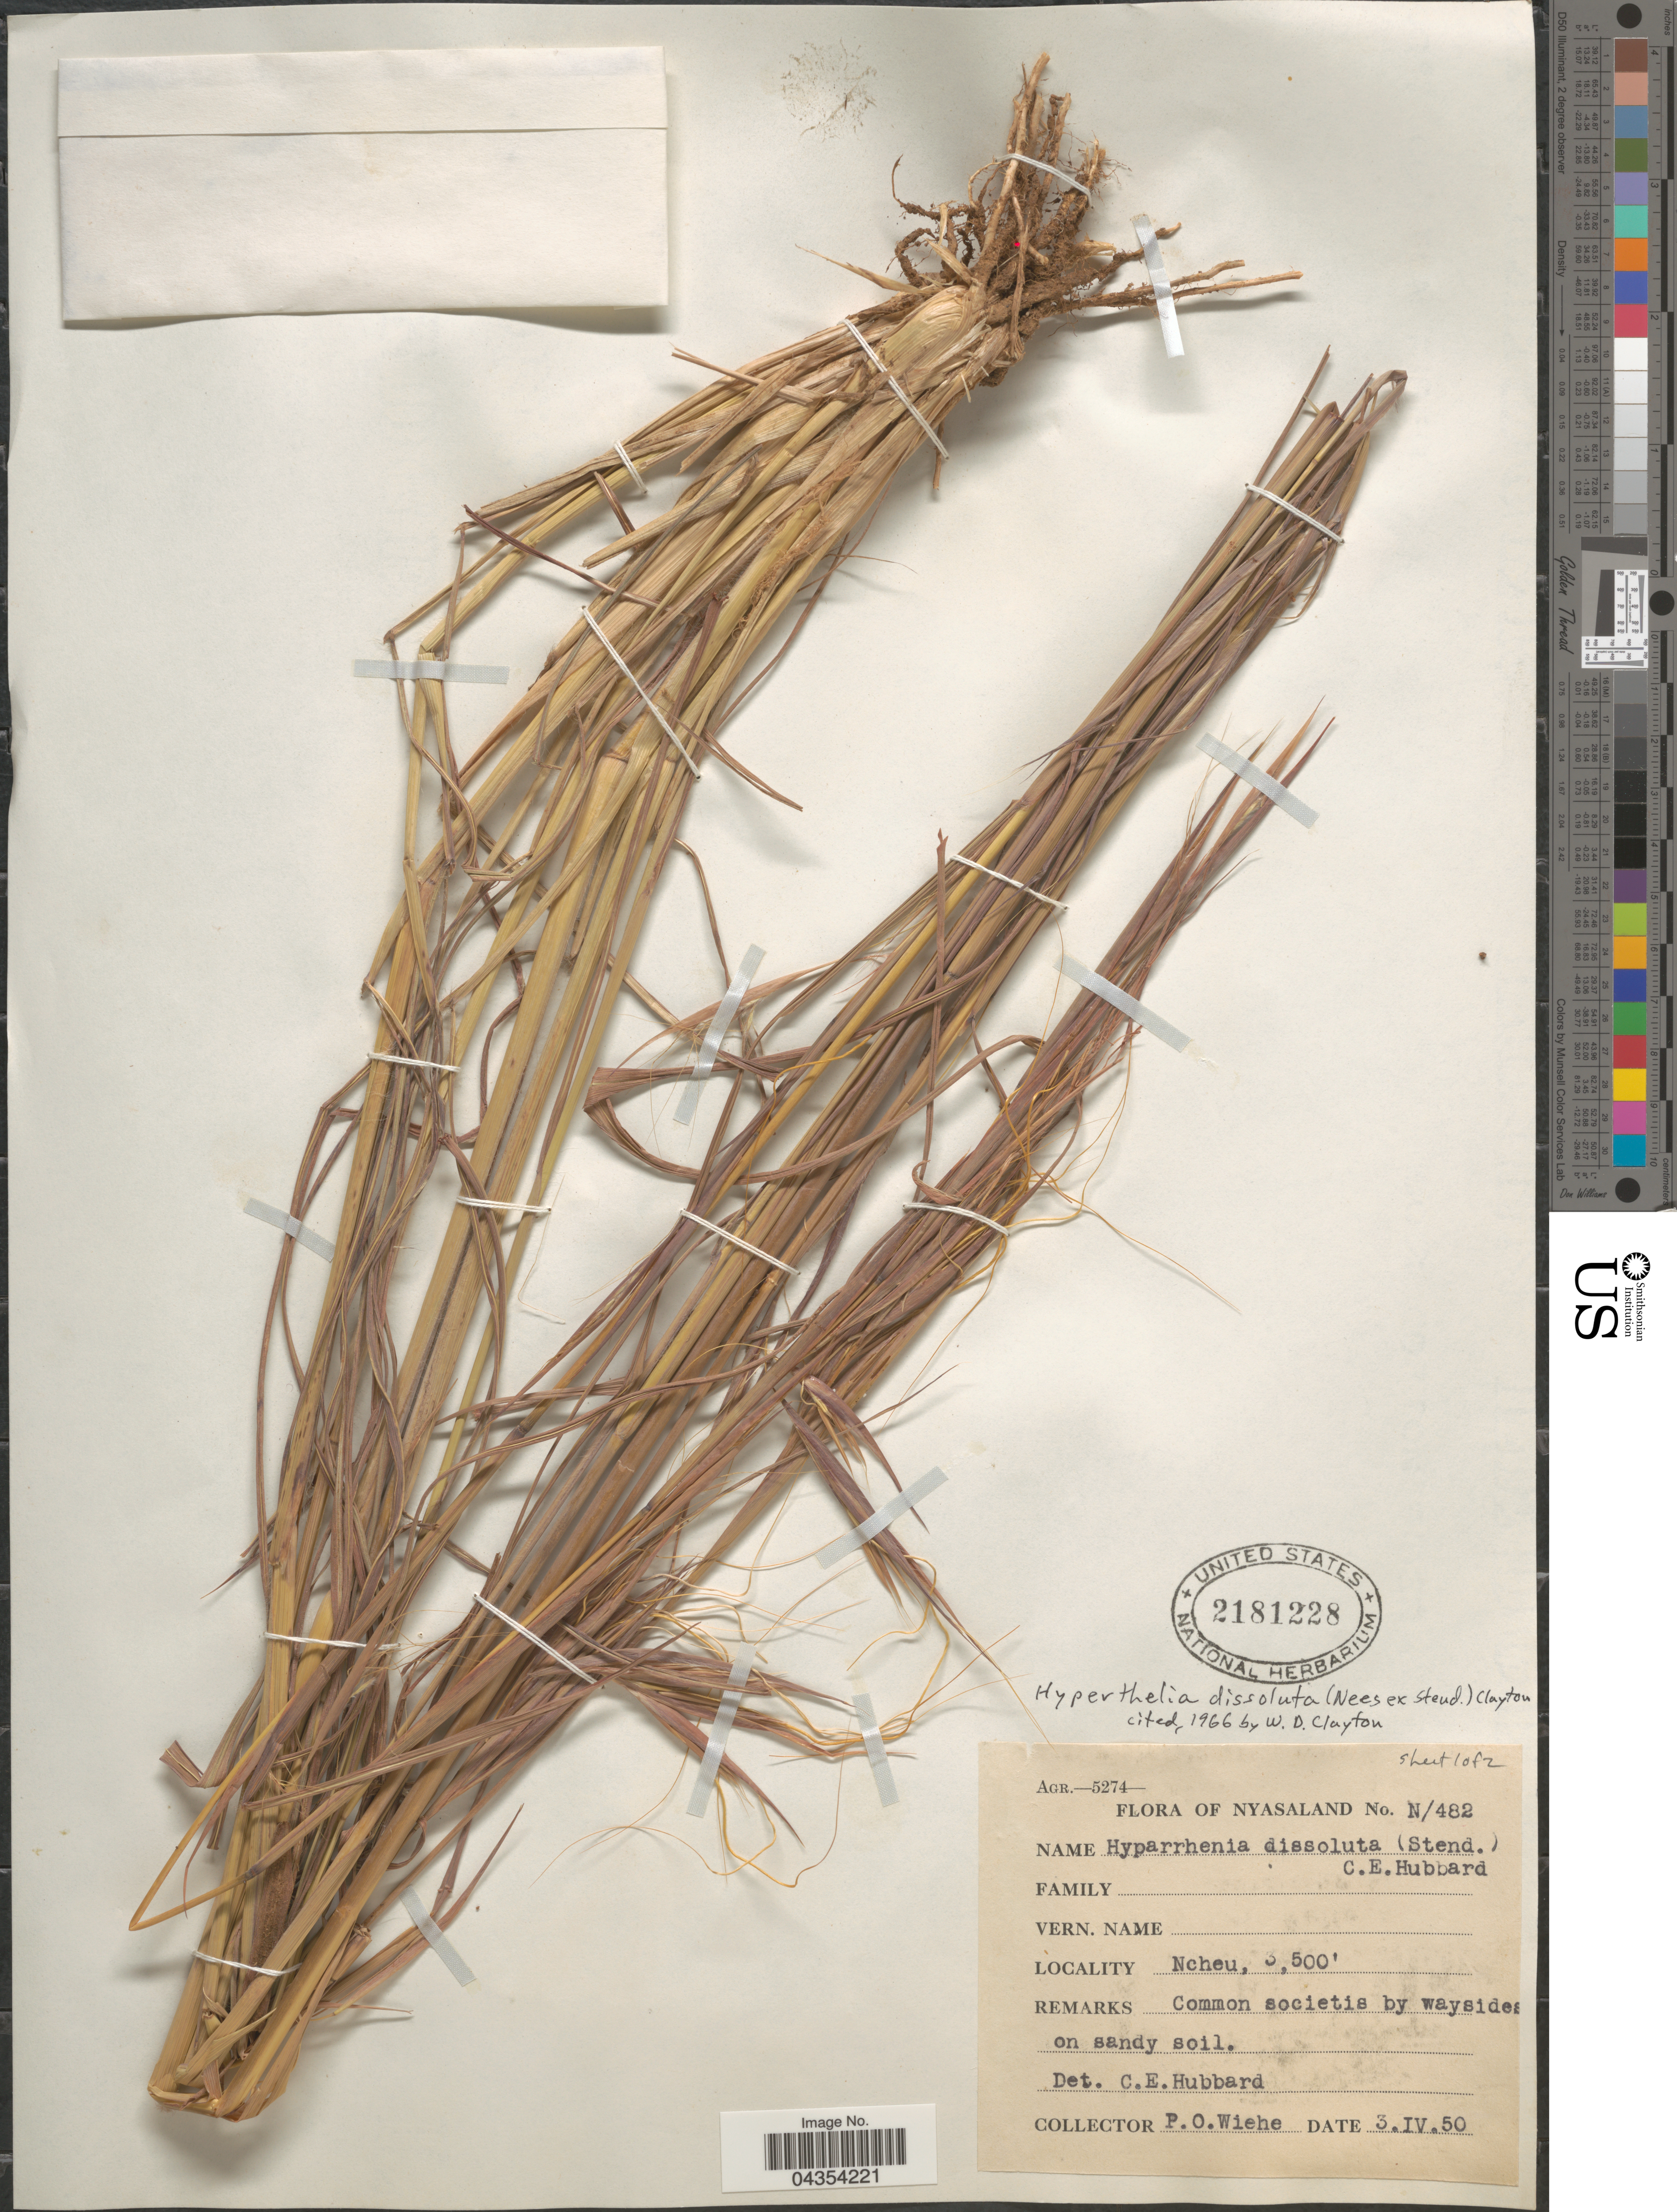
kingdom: Plantae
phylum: Tracheophyta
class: Liliopsida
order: Poales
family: Poaceae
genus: Hyperthelia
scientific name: Hyperthelia dissoluta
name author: (Nees ex Steud.) Clayton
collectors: P. Wiehe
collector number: N/482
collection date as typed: Transcribed d/m/y: 3/4/50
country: Malawi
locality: Nyasaland. Ncheu.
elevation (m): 1067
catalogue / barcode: US 2181228